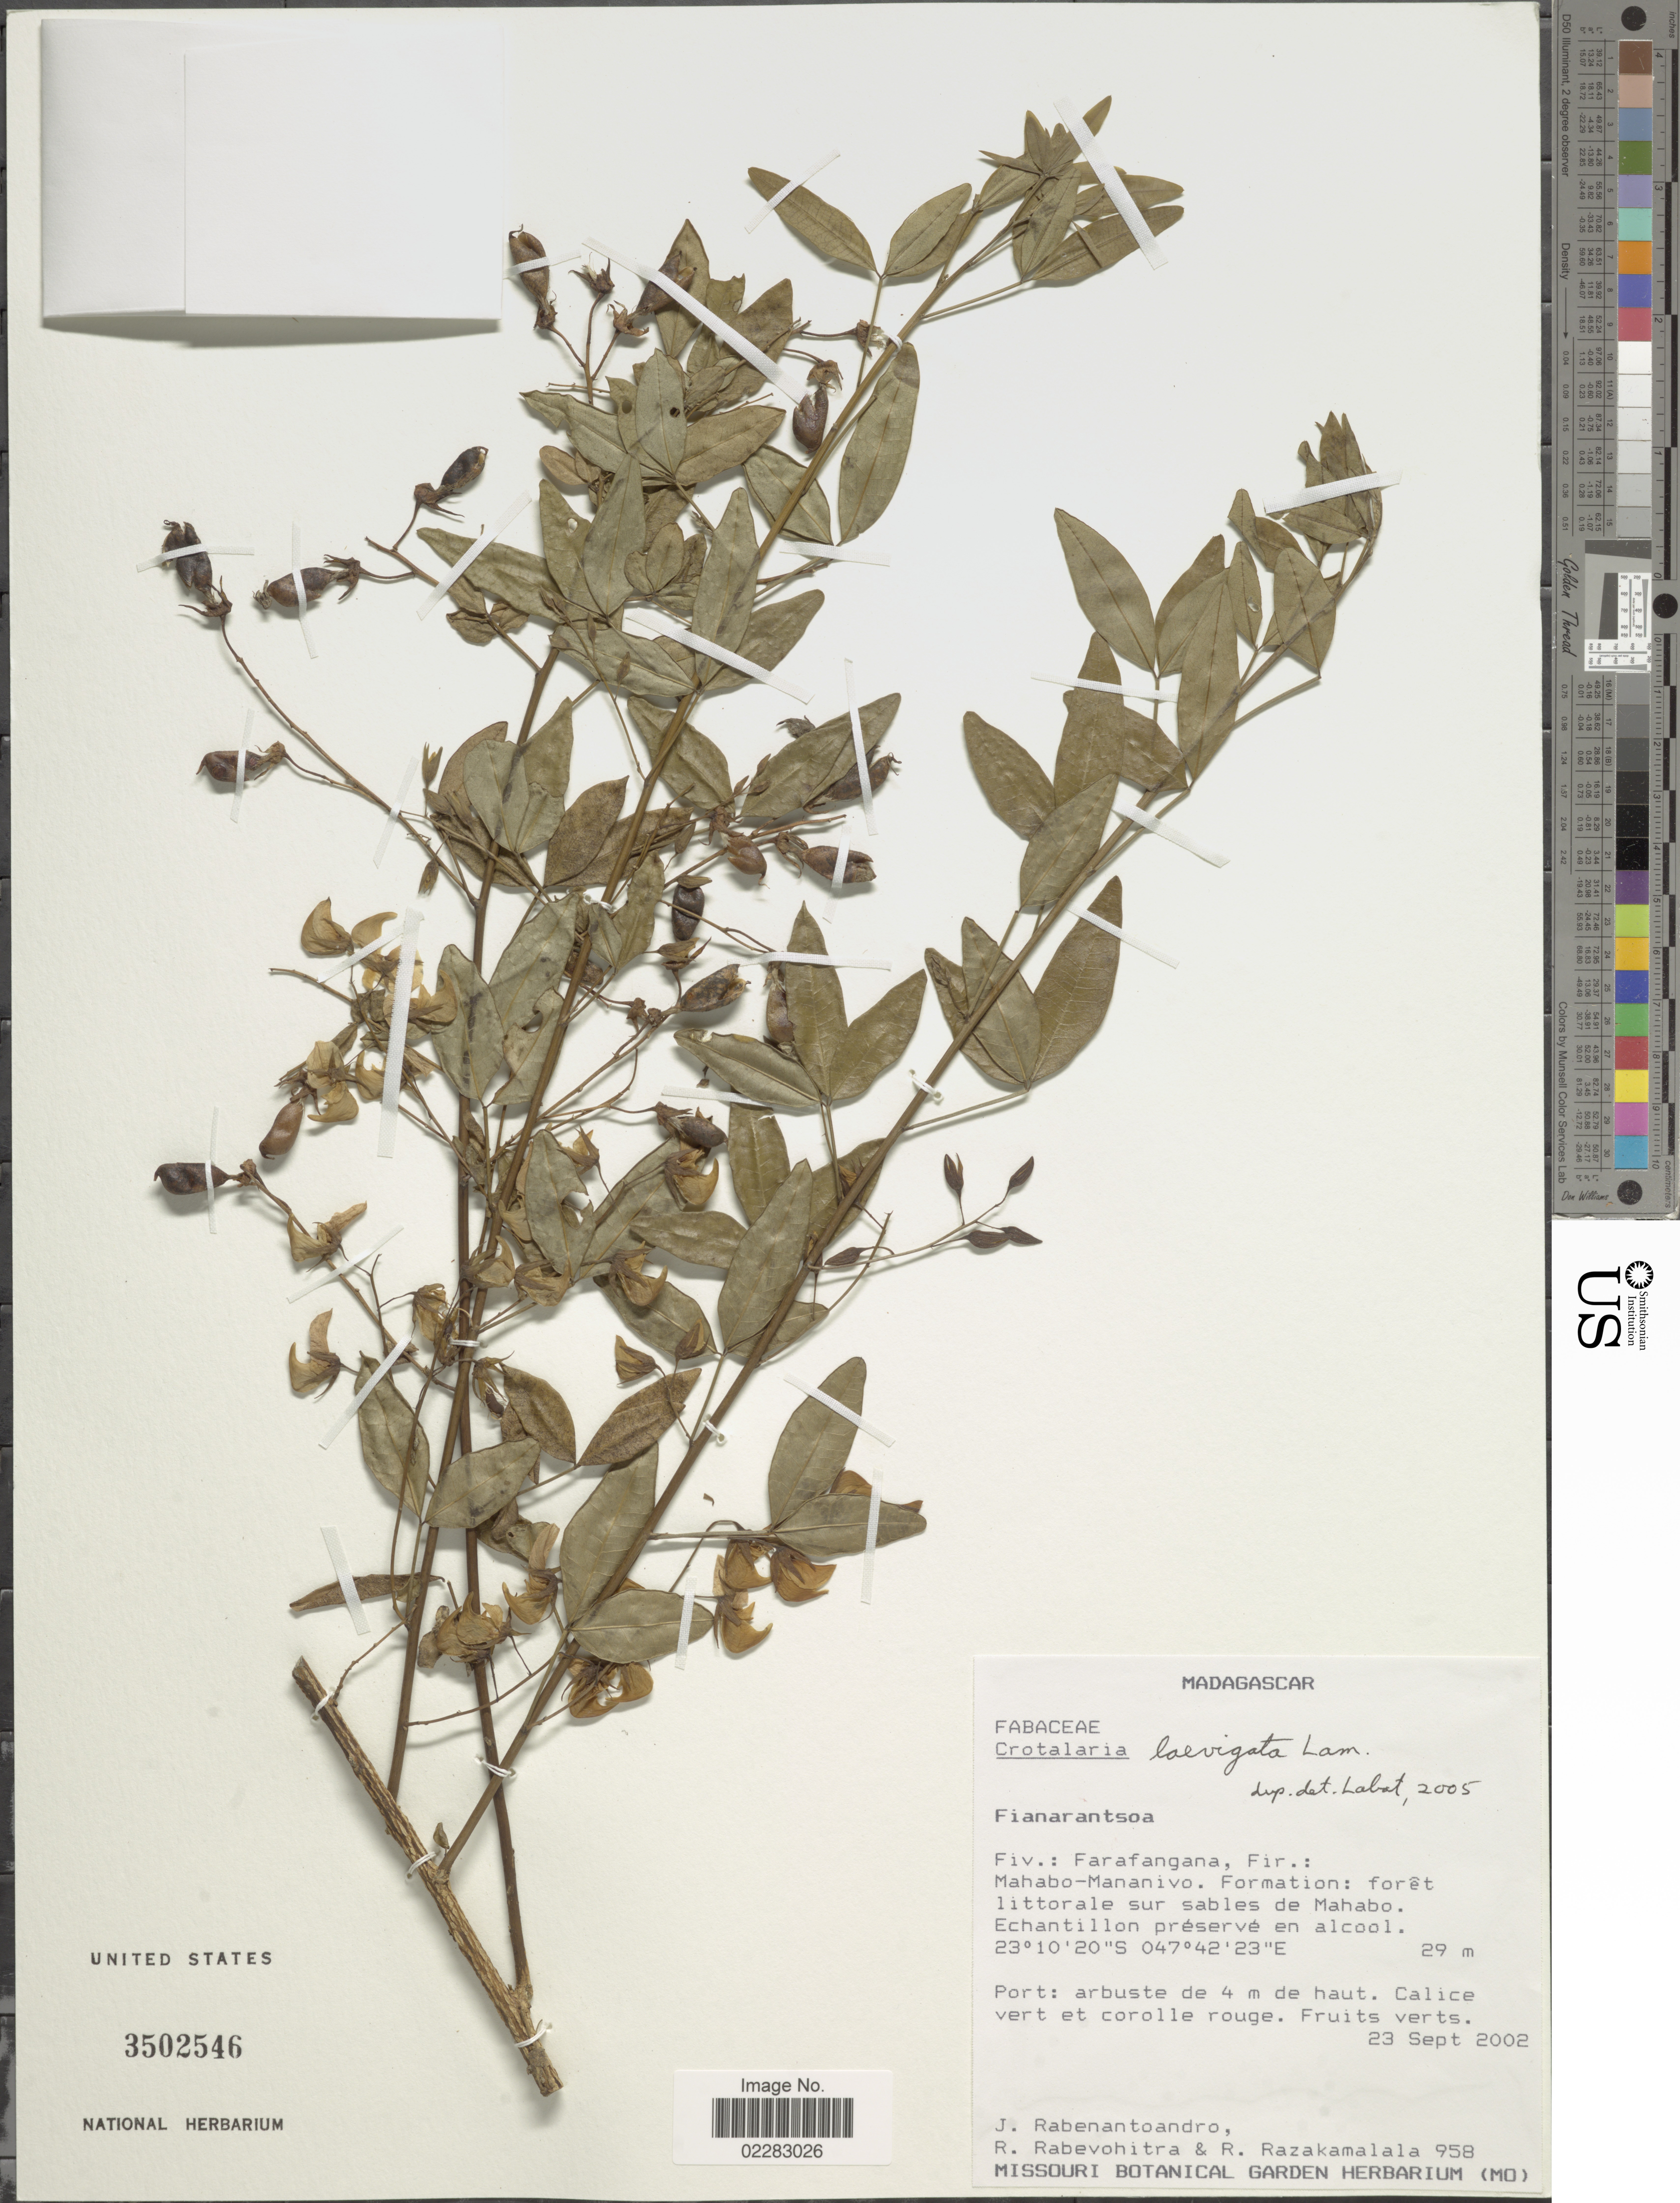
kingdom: Plantae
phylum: Tracheophyta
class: Magnoliopsida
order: Fabales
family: Fabaceae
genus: Crotalaria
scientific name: Crotalaria laevigata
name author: Lam.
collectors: J. Rabenantoandro, R. Rabevohitra & R. Razakamalala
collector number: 958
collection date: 2002-09-23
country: Madagascar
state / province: Menabe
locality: Fir.: Mahabo-Mananivo, Formation: foret littorale sur sables de Mahabo.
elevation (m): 29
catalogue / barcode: US 3502546